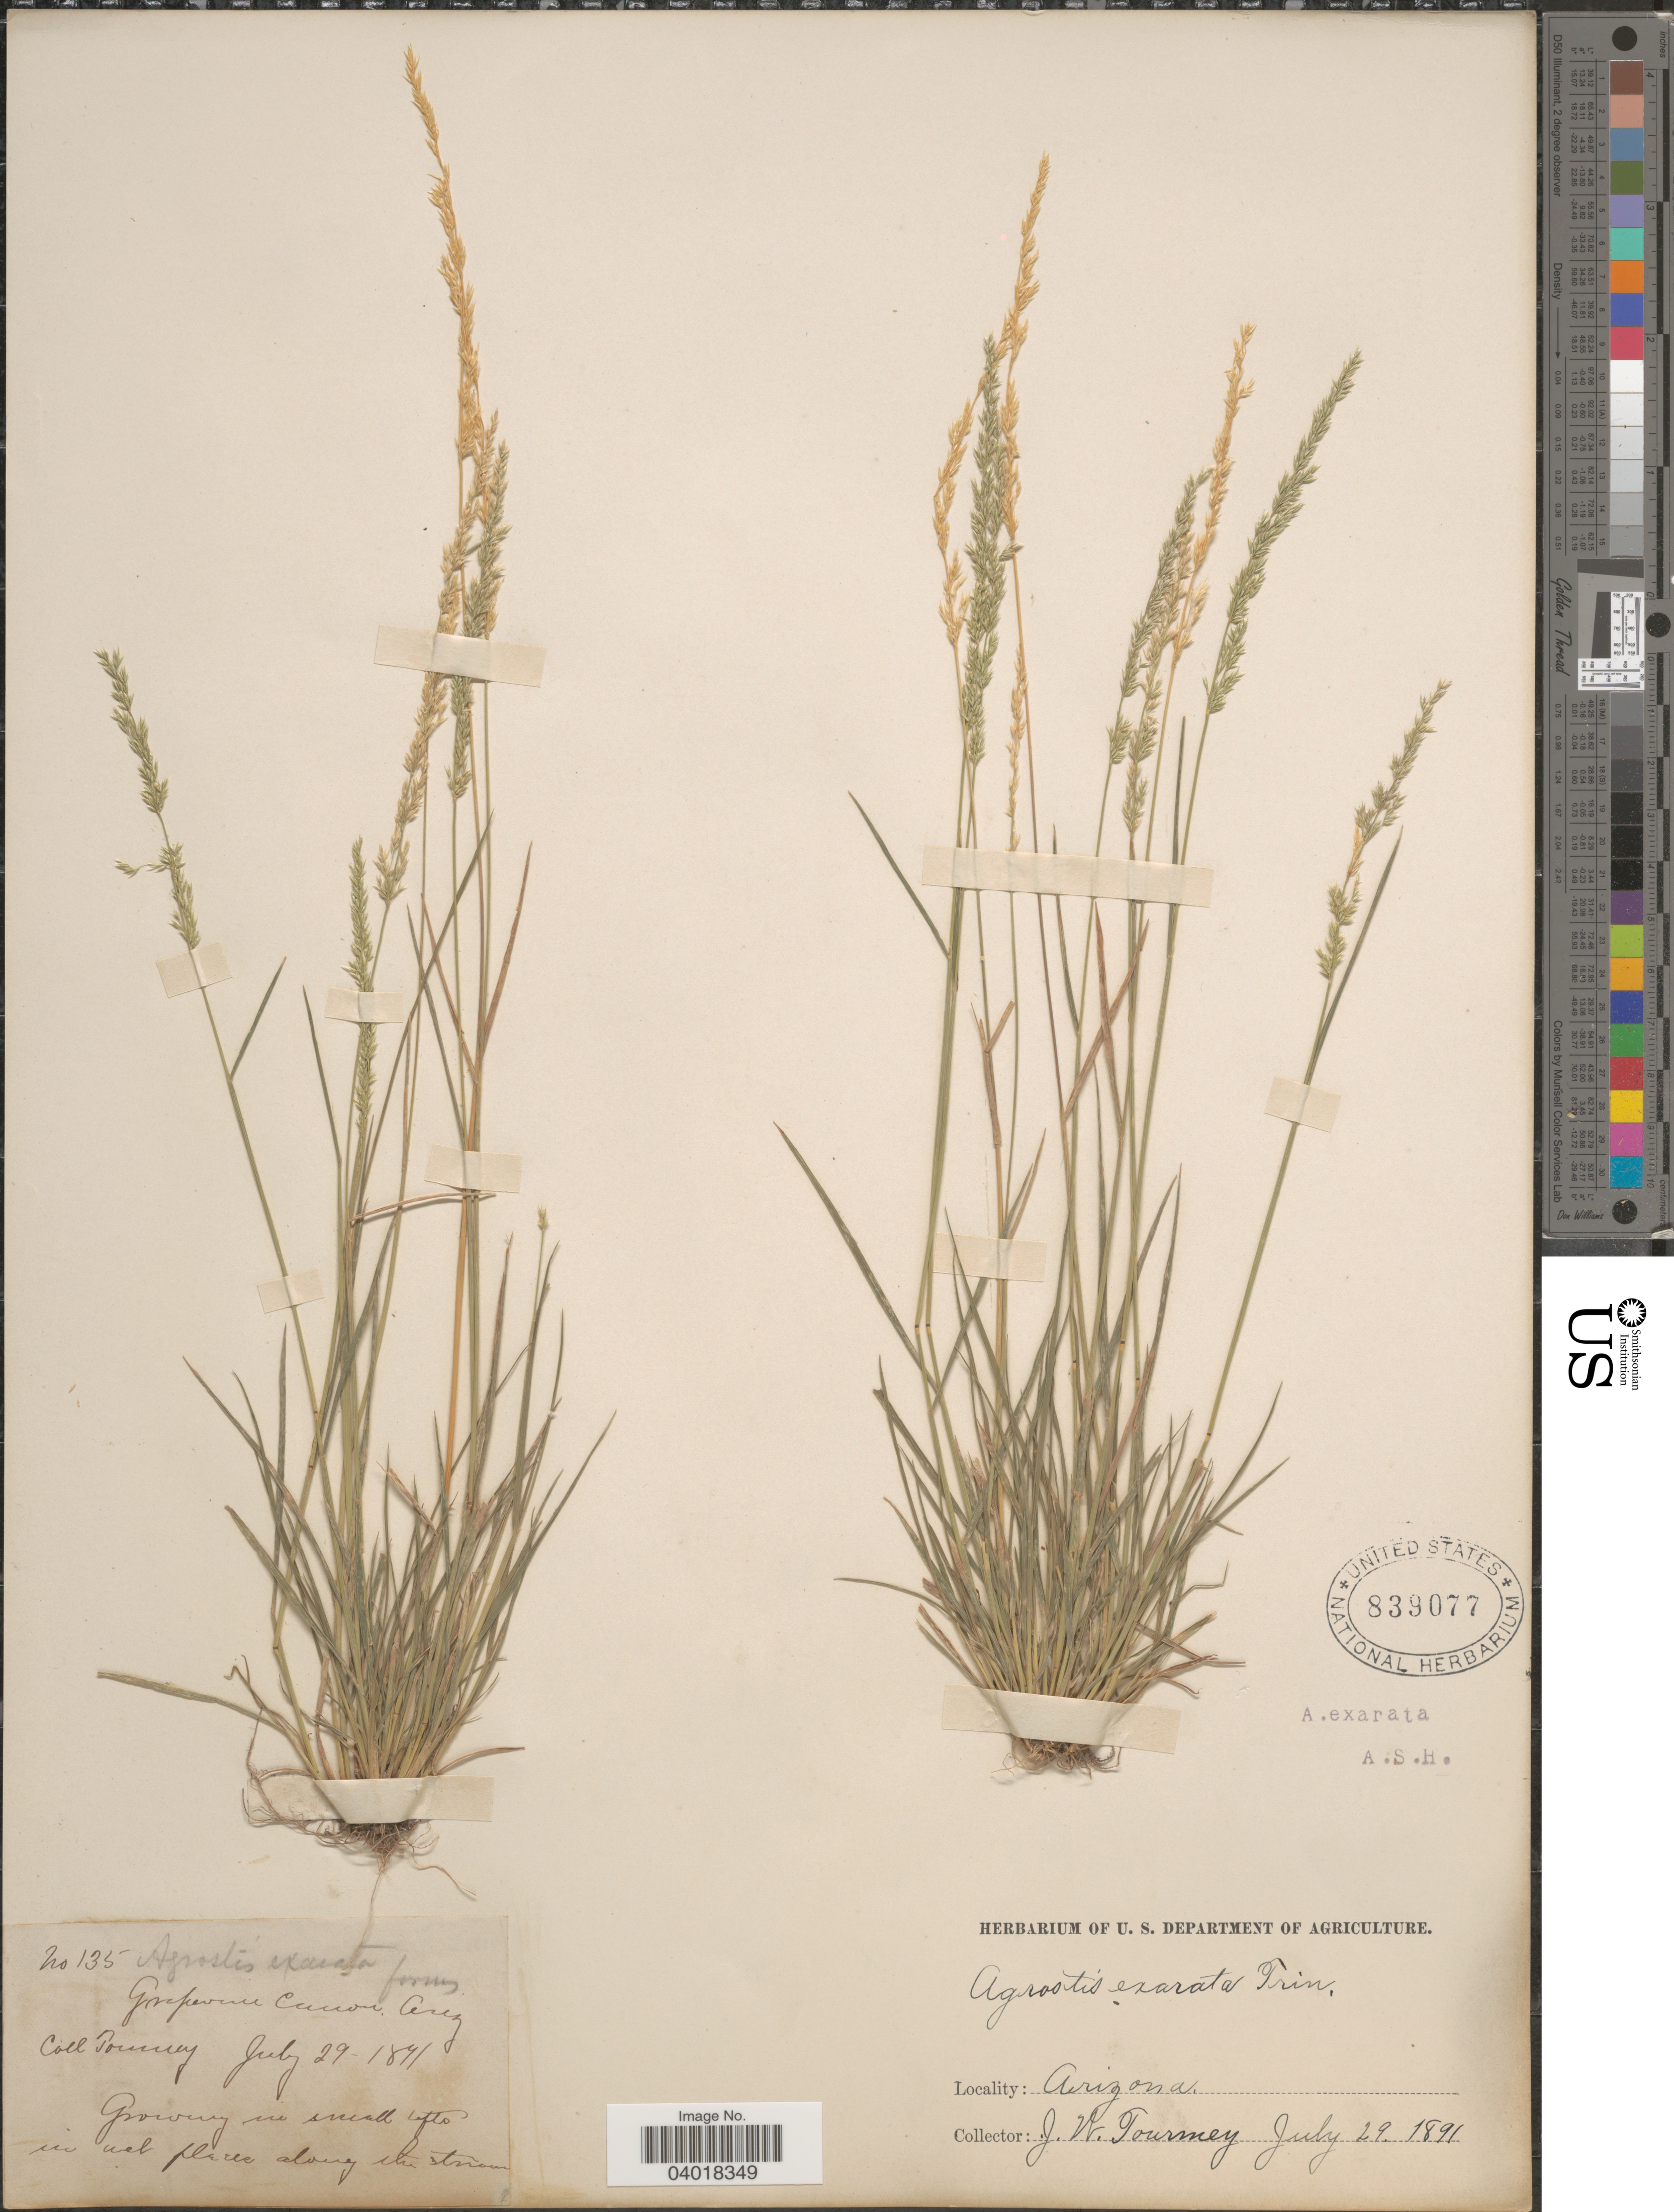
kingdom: Plantae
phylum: Tracheophyta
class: Liliopsida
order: Poales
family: Poaceae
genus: Agrostis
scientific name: Agrostis exarata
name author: Trin.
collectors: J. W. Toumey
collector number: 135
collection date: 1891-07-29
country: United States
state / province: Arizona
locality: Grapevine Canon.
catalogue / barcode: US 839077